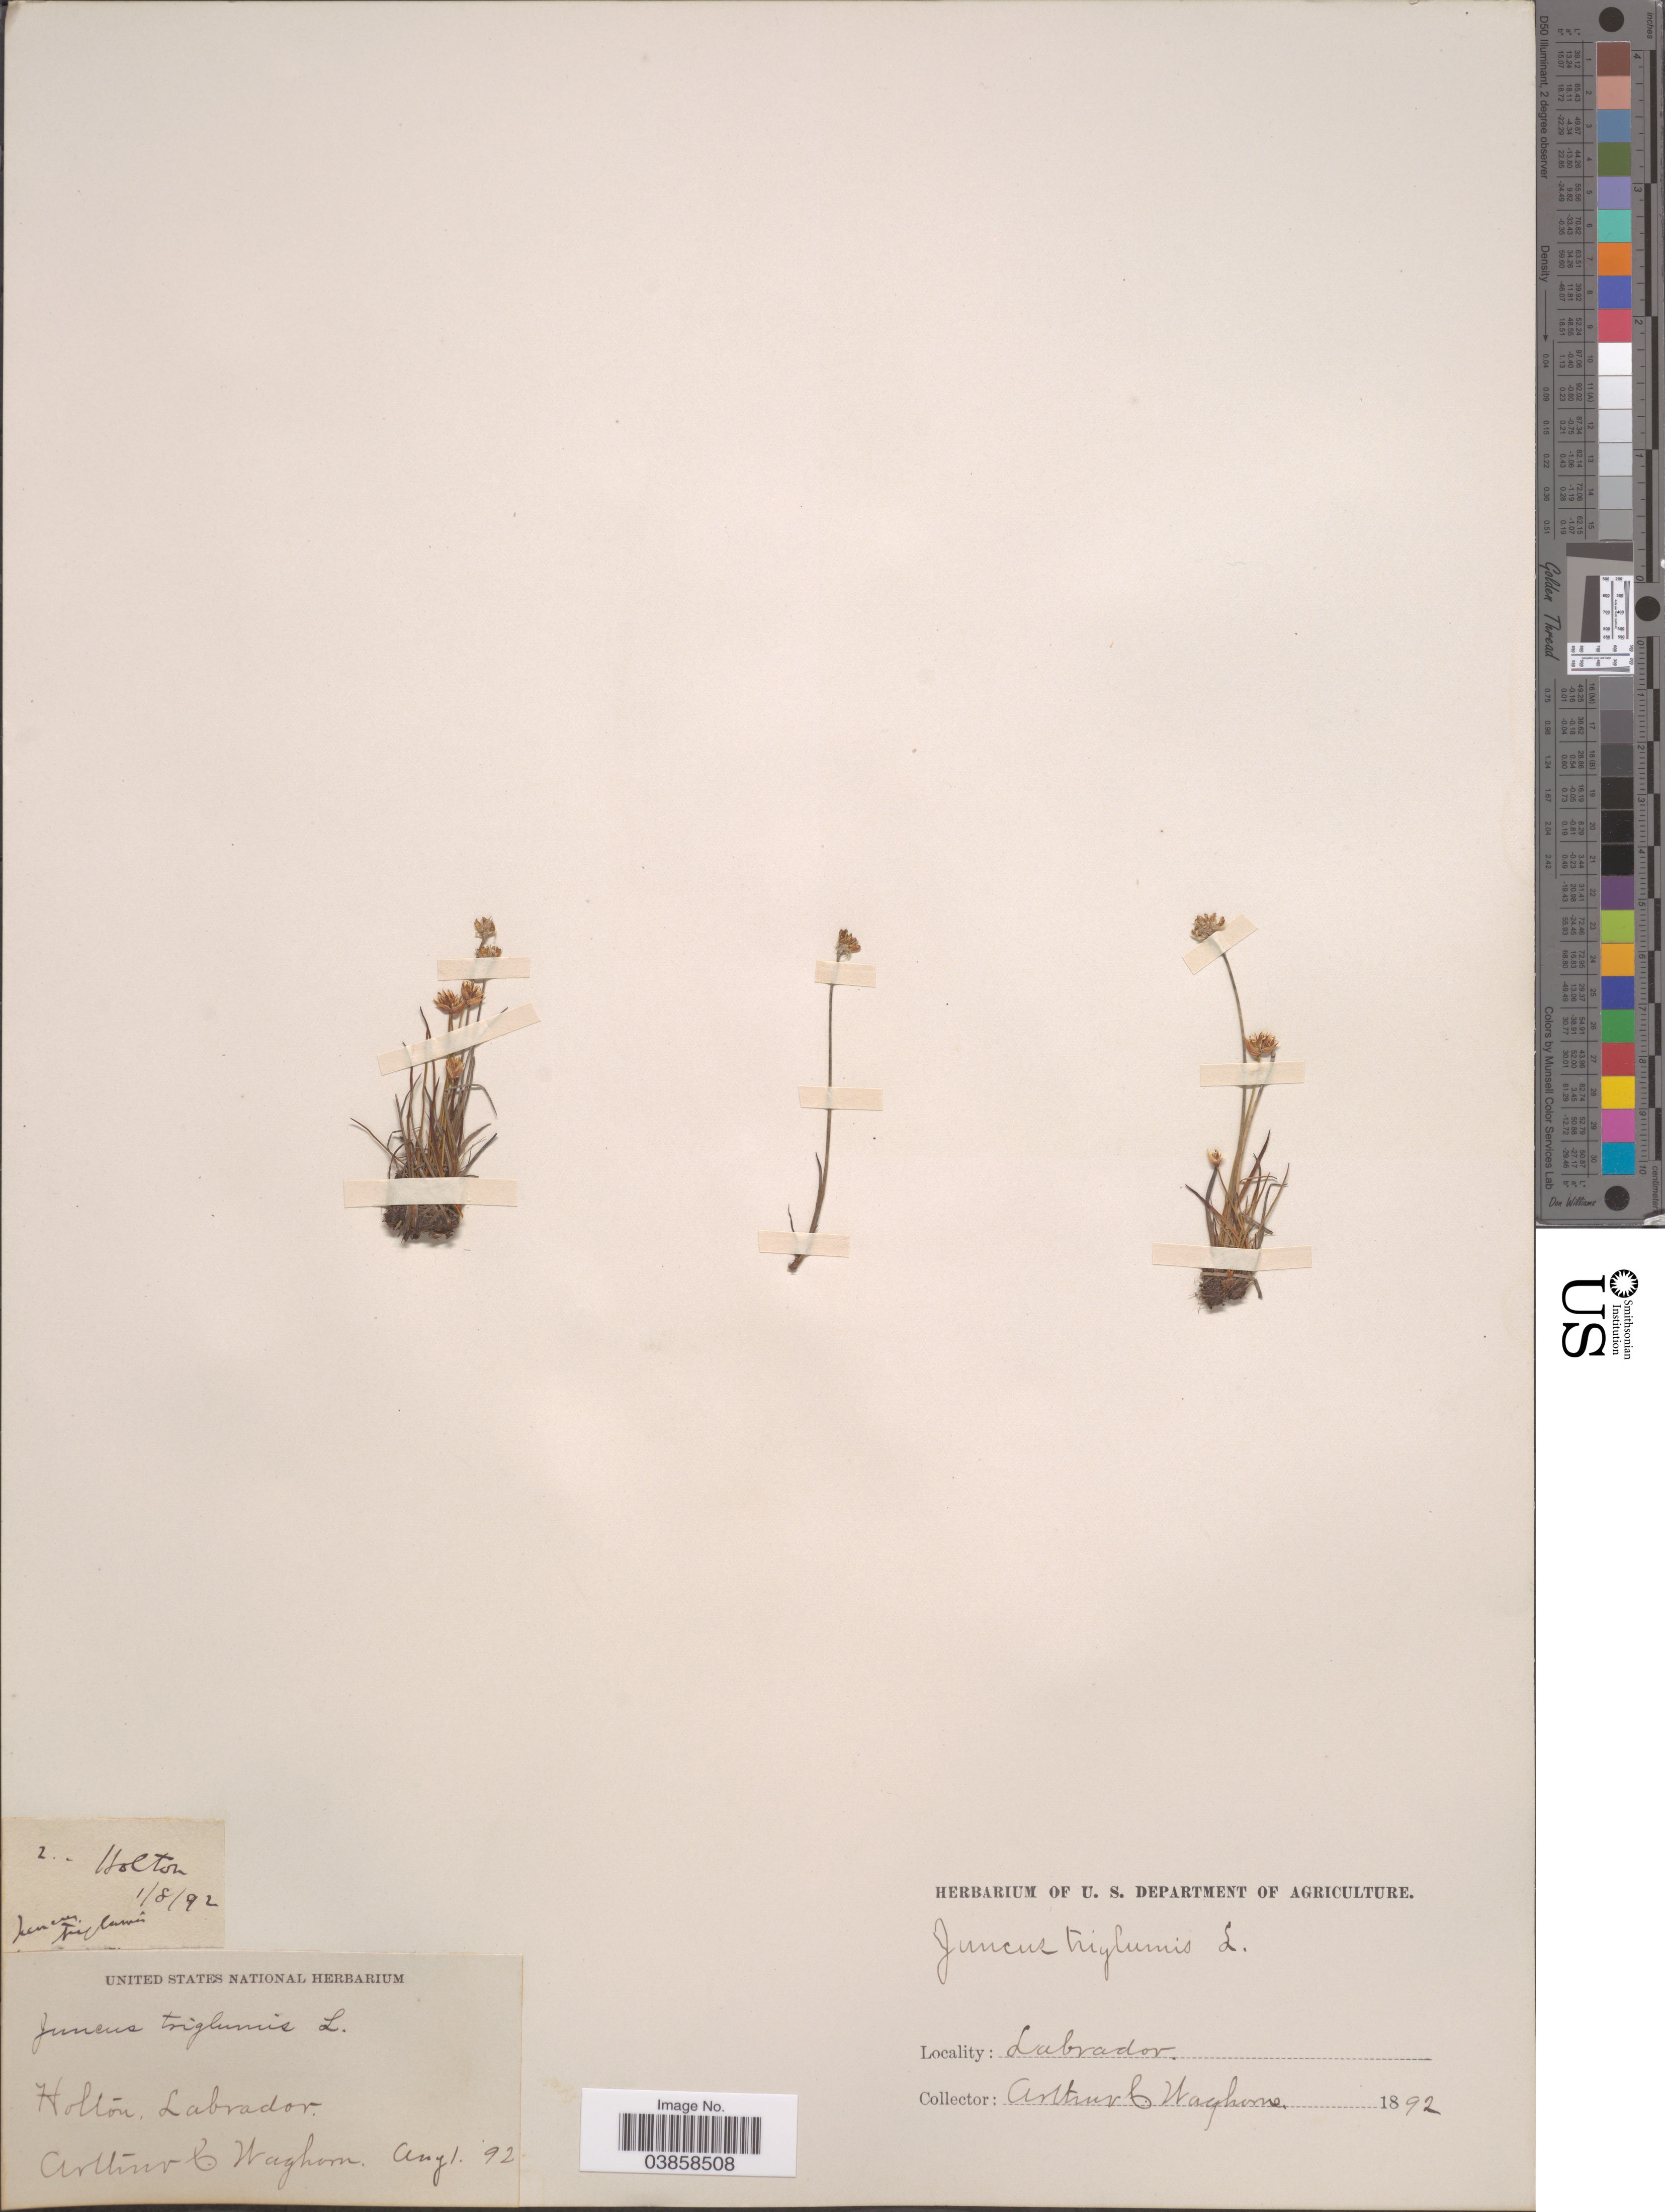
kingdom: Plantae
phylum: Tracheophyta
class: Liliopsida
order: Poales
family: Juncaceae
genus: Juncus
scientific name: Juncus triglumis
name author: L.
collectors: A. Waghorne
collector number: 2?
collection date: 1892-08-01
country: Canada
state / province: Newfoundland and Labrador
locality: Holton. Labrador.